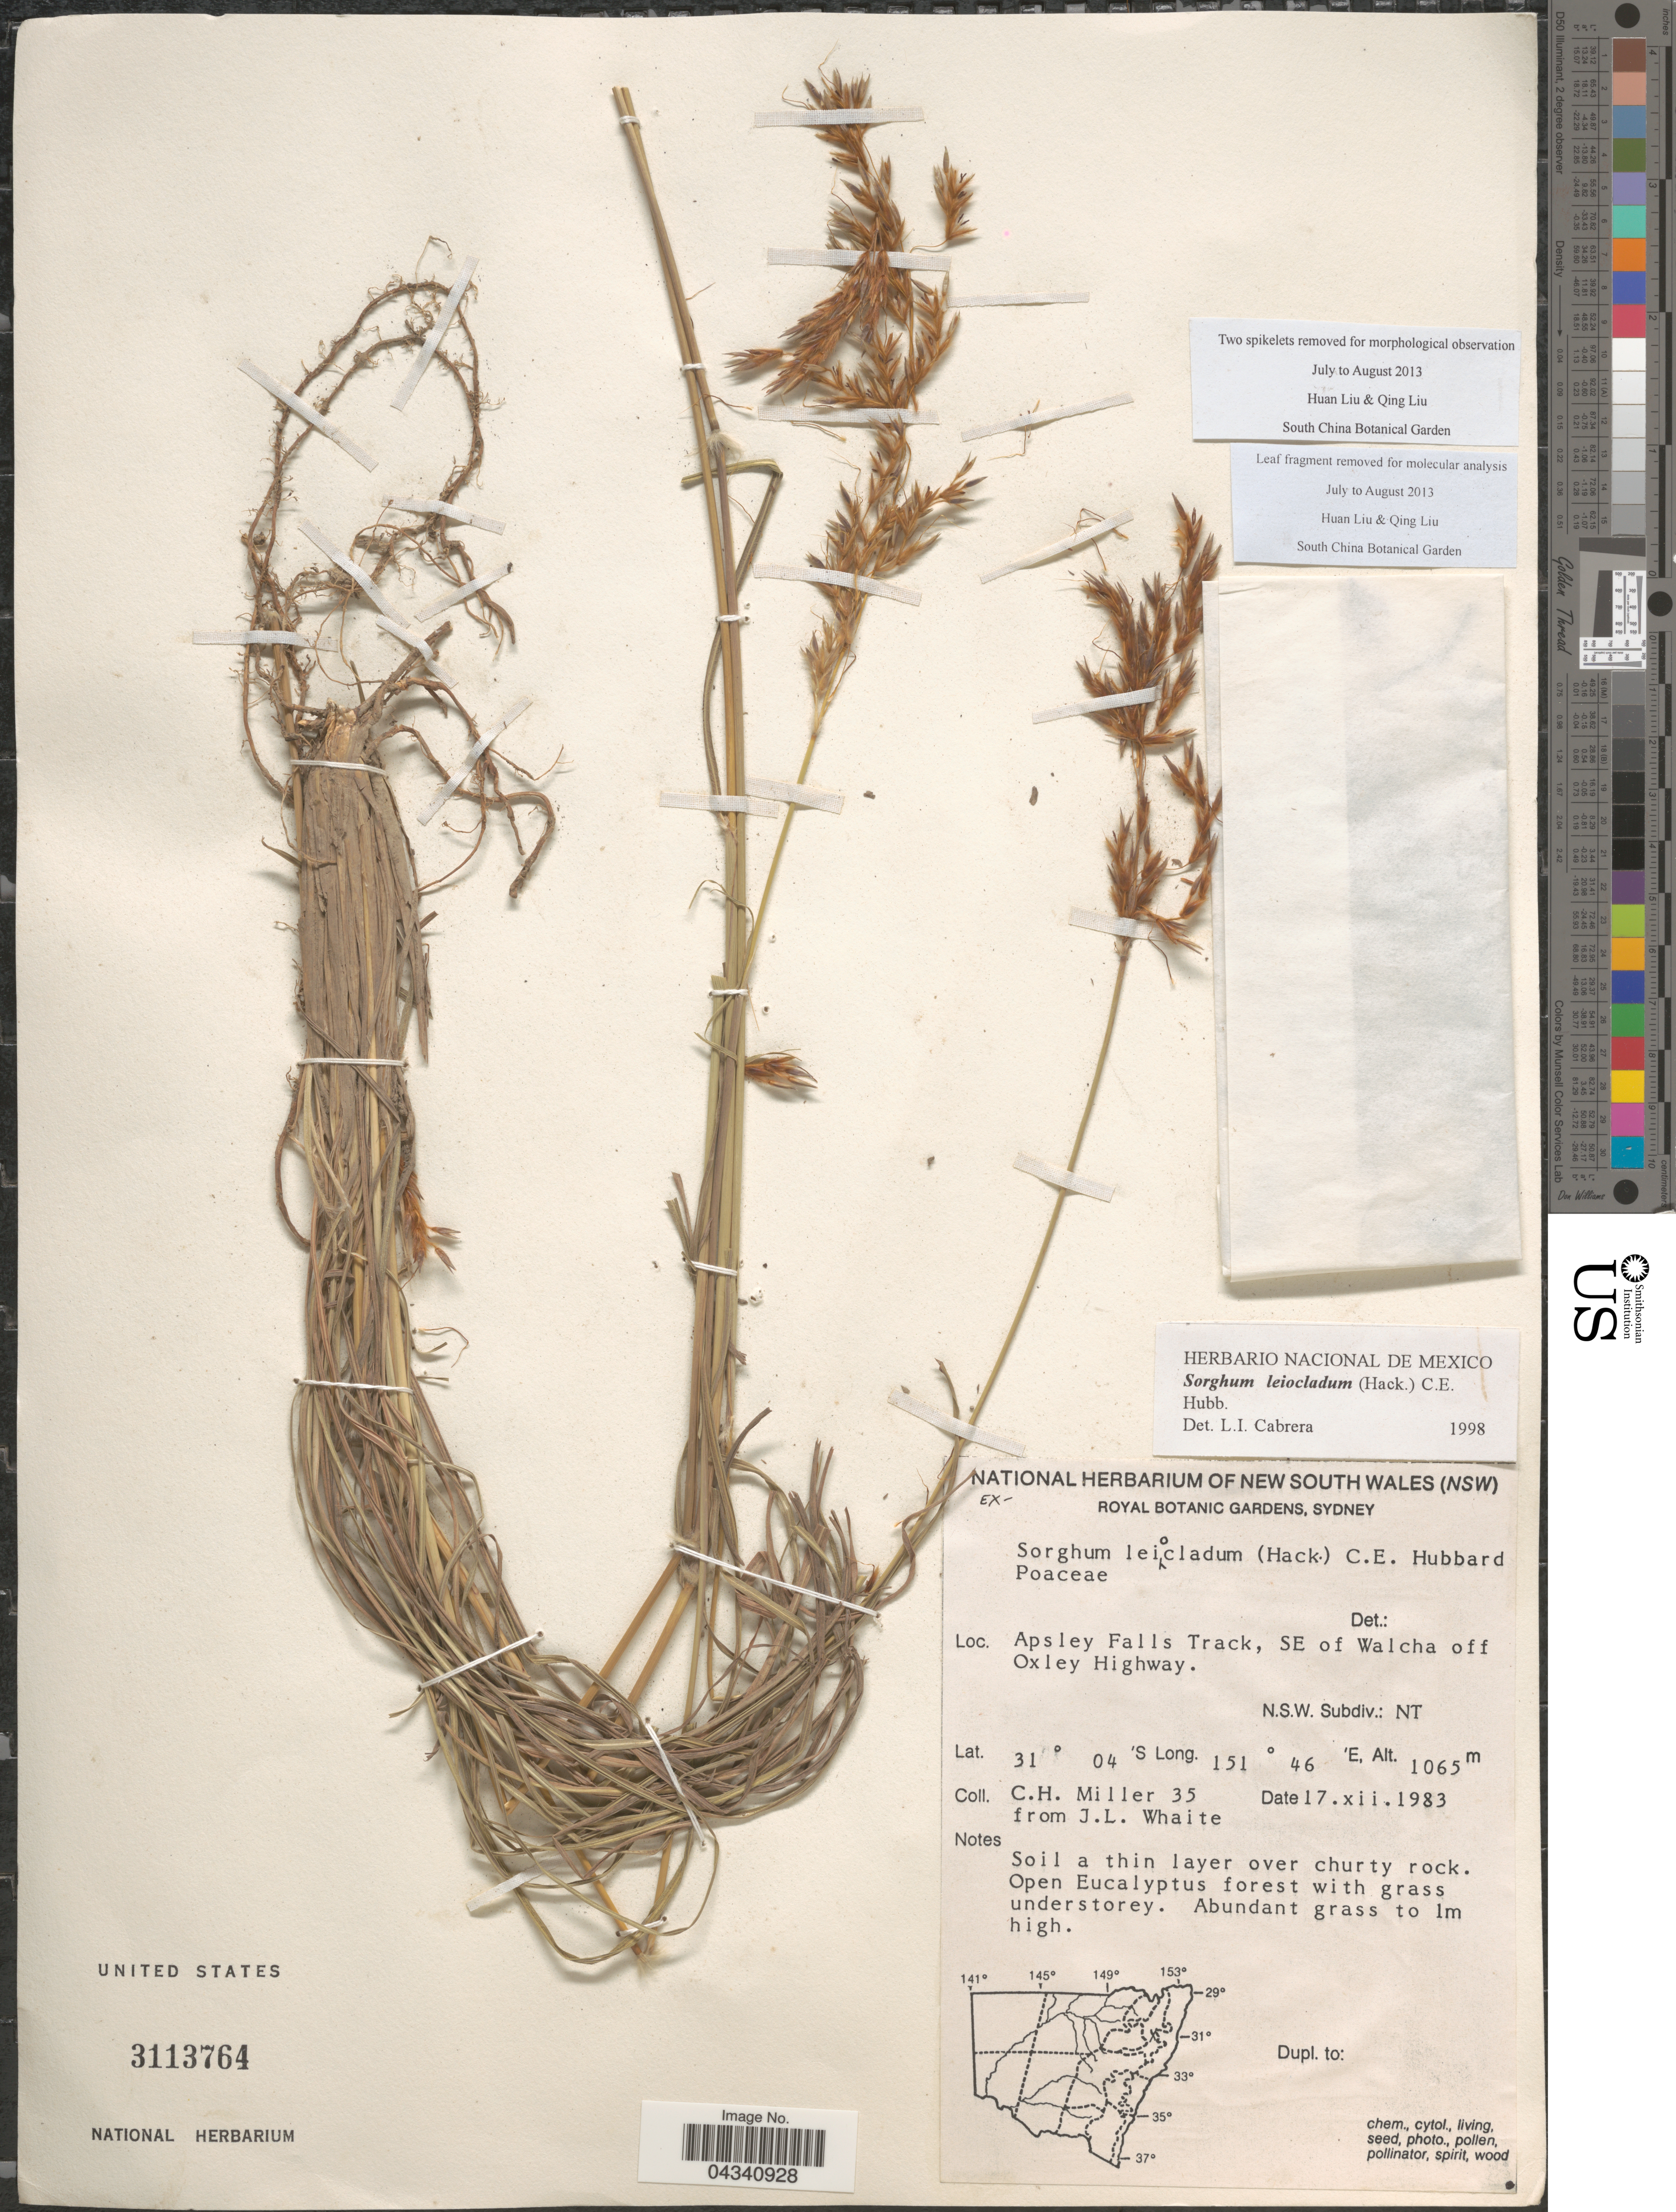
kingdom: Plantae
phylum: Tracheophyta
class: Liliopsida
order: Poales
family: Poaceae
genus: Sorghum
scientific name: Sorghum leiocladum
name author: (J. Hack.) C.E. Hubb.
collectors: C. H. Miller & J. Whaite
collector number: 35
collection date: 1983-12-17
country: Australia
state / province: New South Wales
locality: Apsley Falls Track, SE of Walcha off Oxley Highway. N.S.W. Subdiv.: NT.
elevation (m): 1065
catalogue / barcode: US 3113764